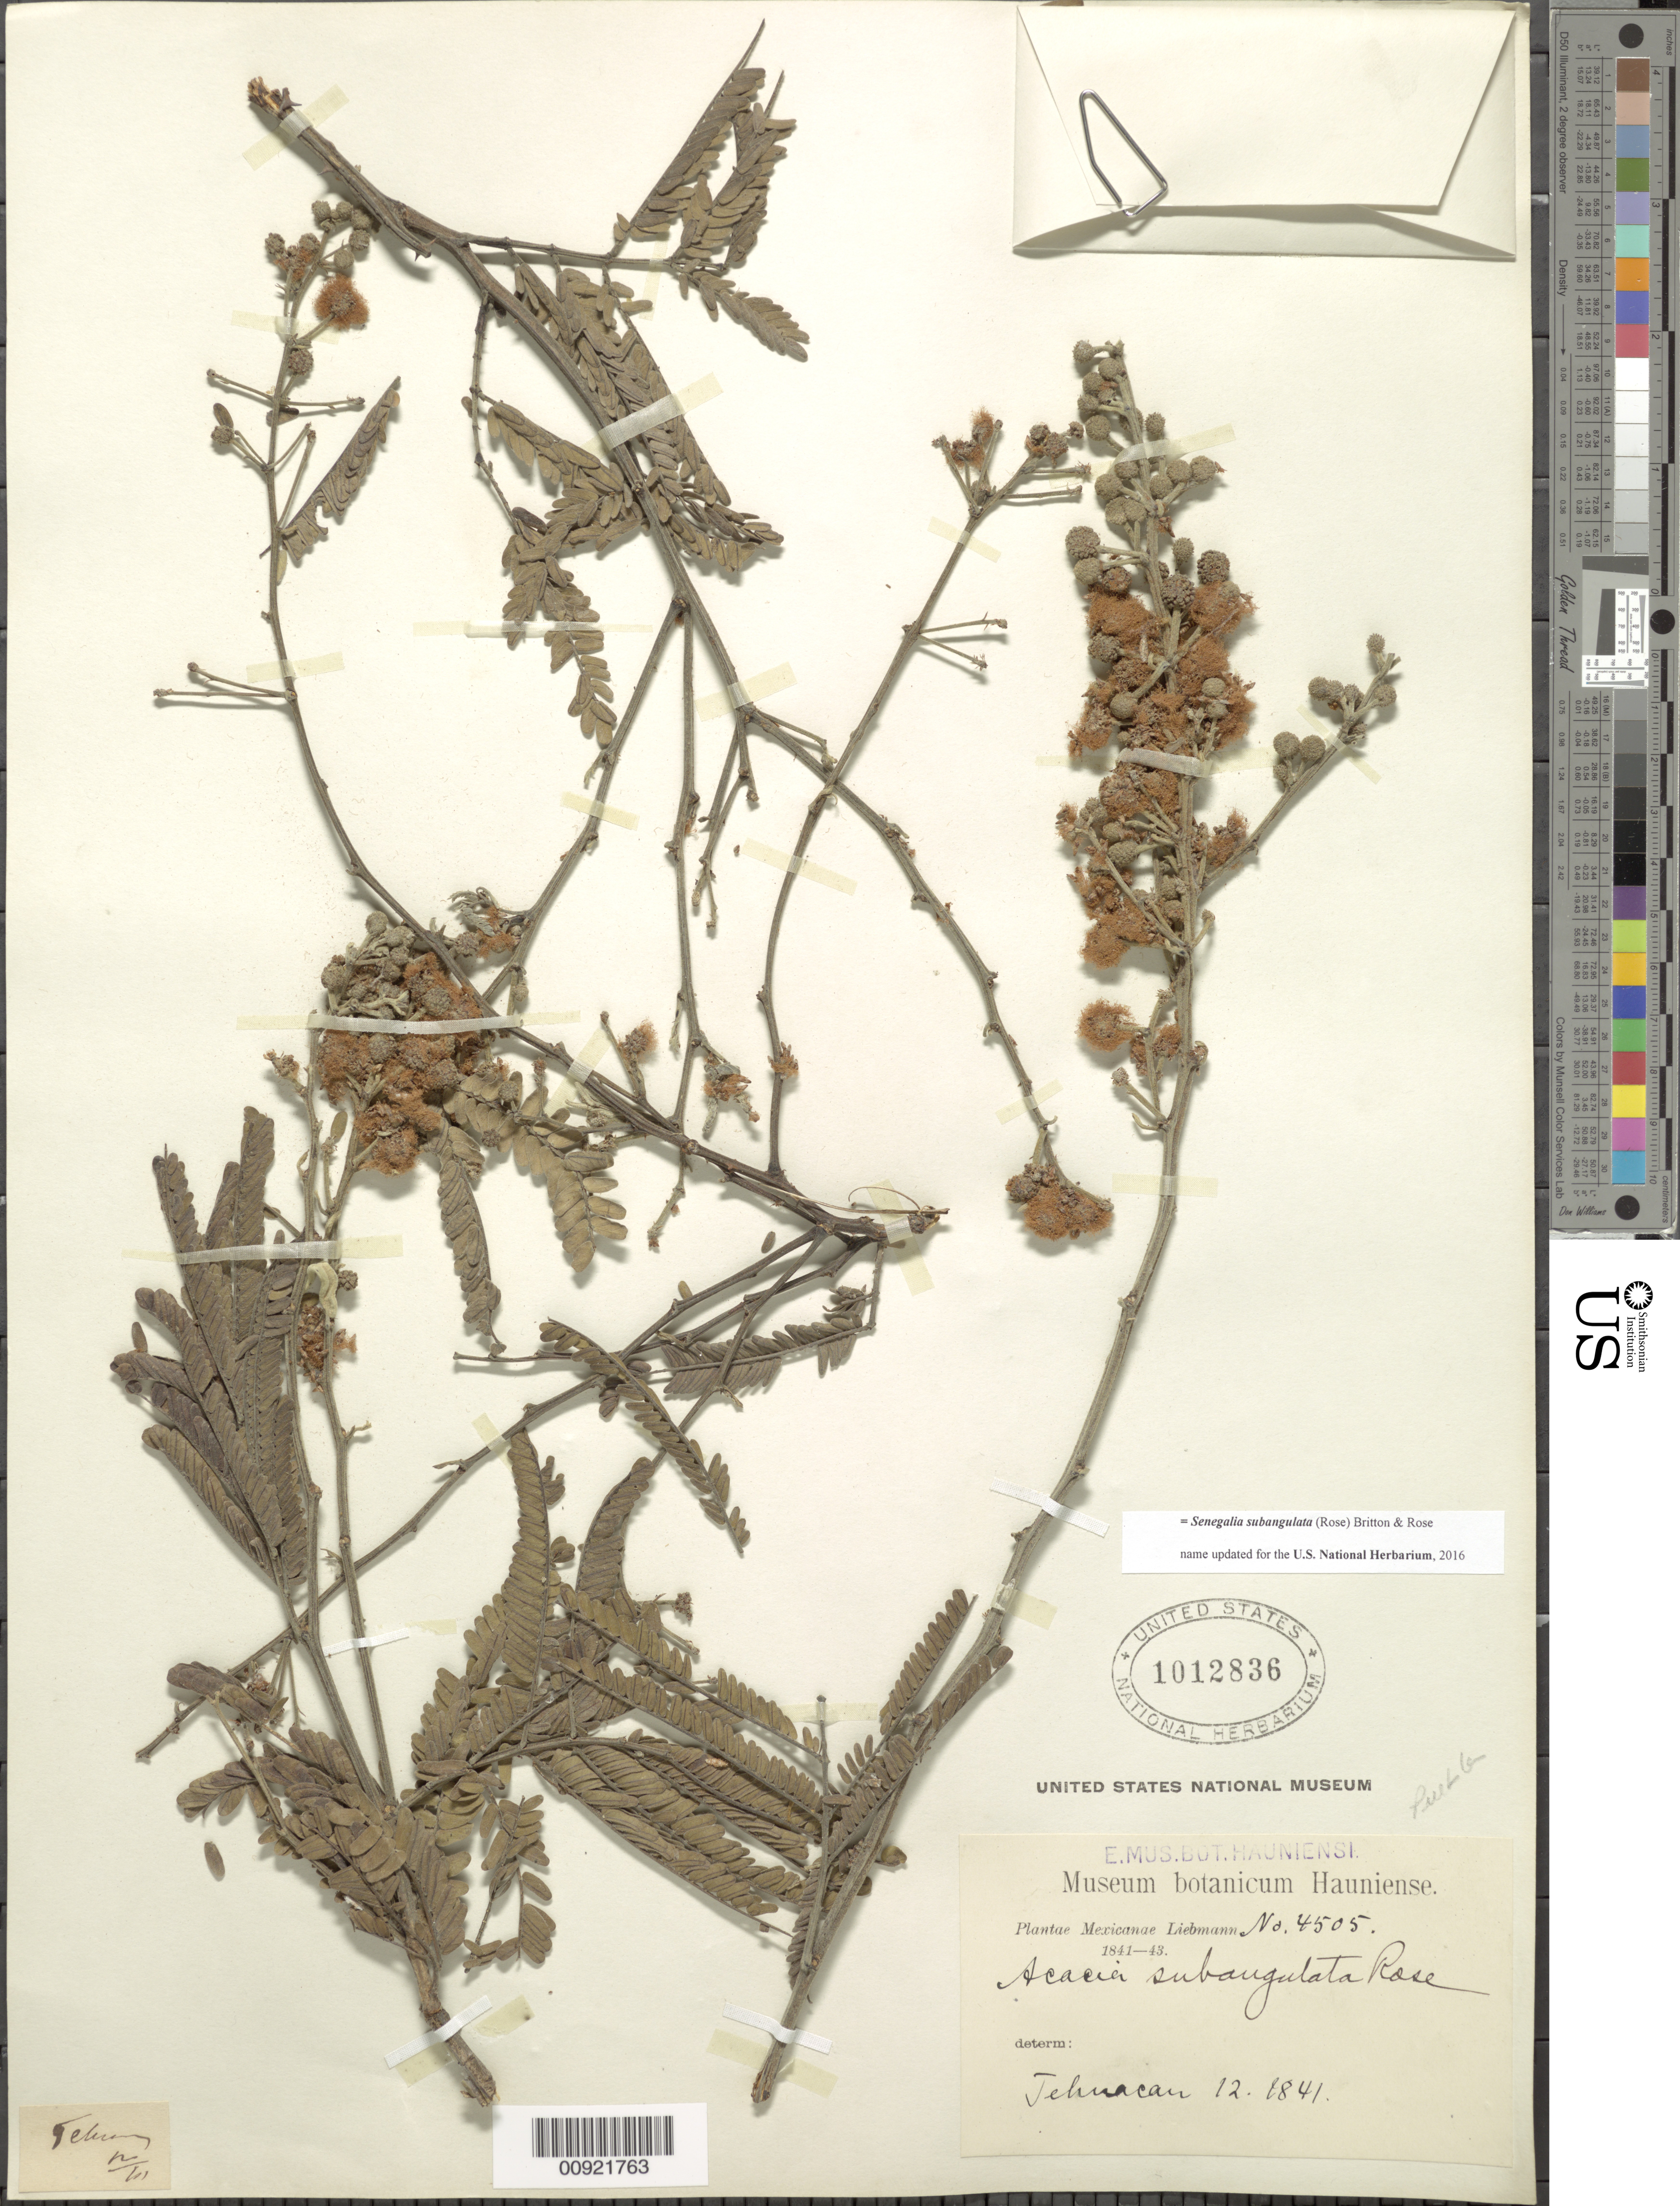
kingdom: Plantae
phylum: Tracheophyta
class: Magnoliopsida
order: Fabales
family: Fabaceae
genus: Senegalia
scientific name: Senegalia subangulata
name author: (Rose) Britton & Rose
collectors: F. M. Liebmann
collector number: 4505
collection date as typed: Dec 1841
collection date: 1841-12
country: Mexico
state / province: Puebla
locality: Tehuacan.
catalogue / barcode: US 1012836